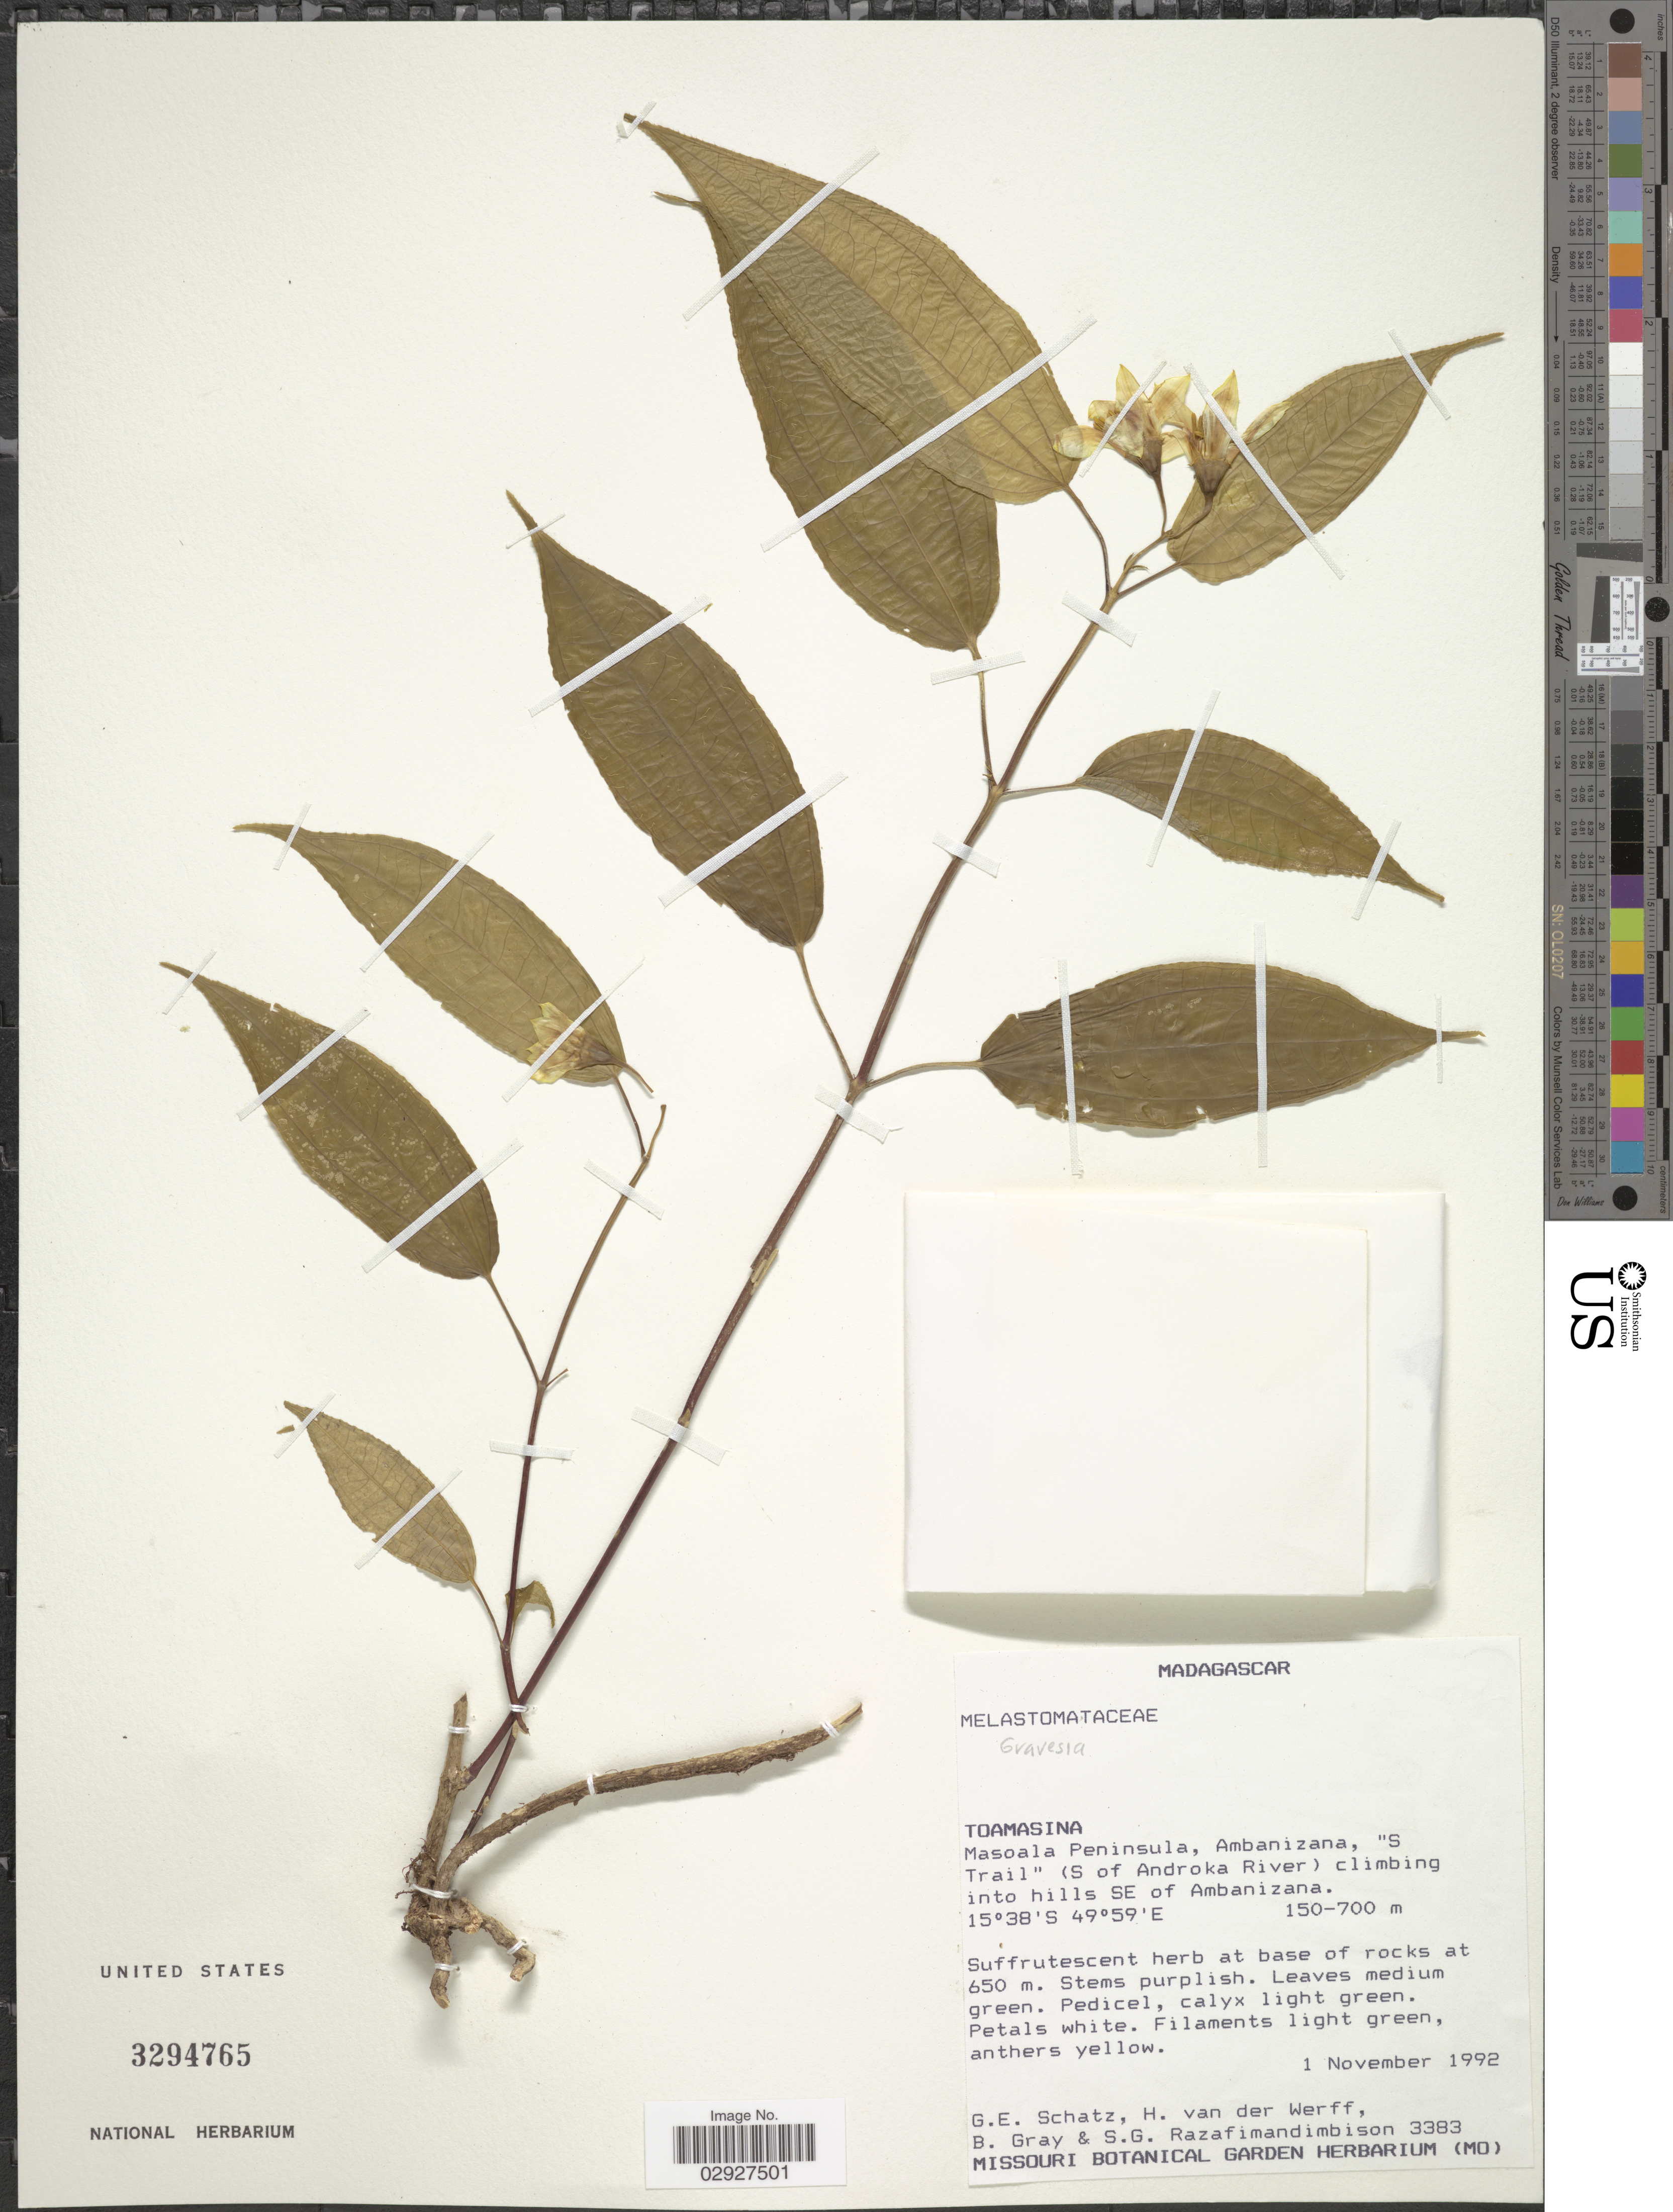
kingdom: Plantae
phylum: Tracheophyta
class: Magnoliopsida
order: Myrtales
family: Melastomataceae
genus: Gravesia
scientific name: Gravesia sp.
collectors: G. Schatz, H. van der Werff, B. Gray & S. G. Razafimandimbison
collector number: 3383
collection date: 1992-11-01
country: Madagascar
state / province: Analanjirofo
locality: Masoala Peninsula, "S Trail" (S of Androka River) climbing into hills SE of Ambanizana.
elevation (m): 150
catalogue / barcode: US 3294765